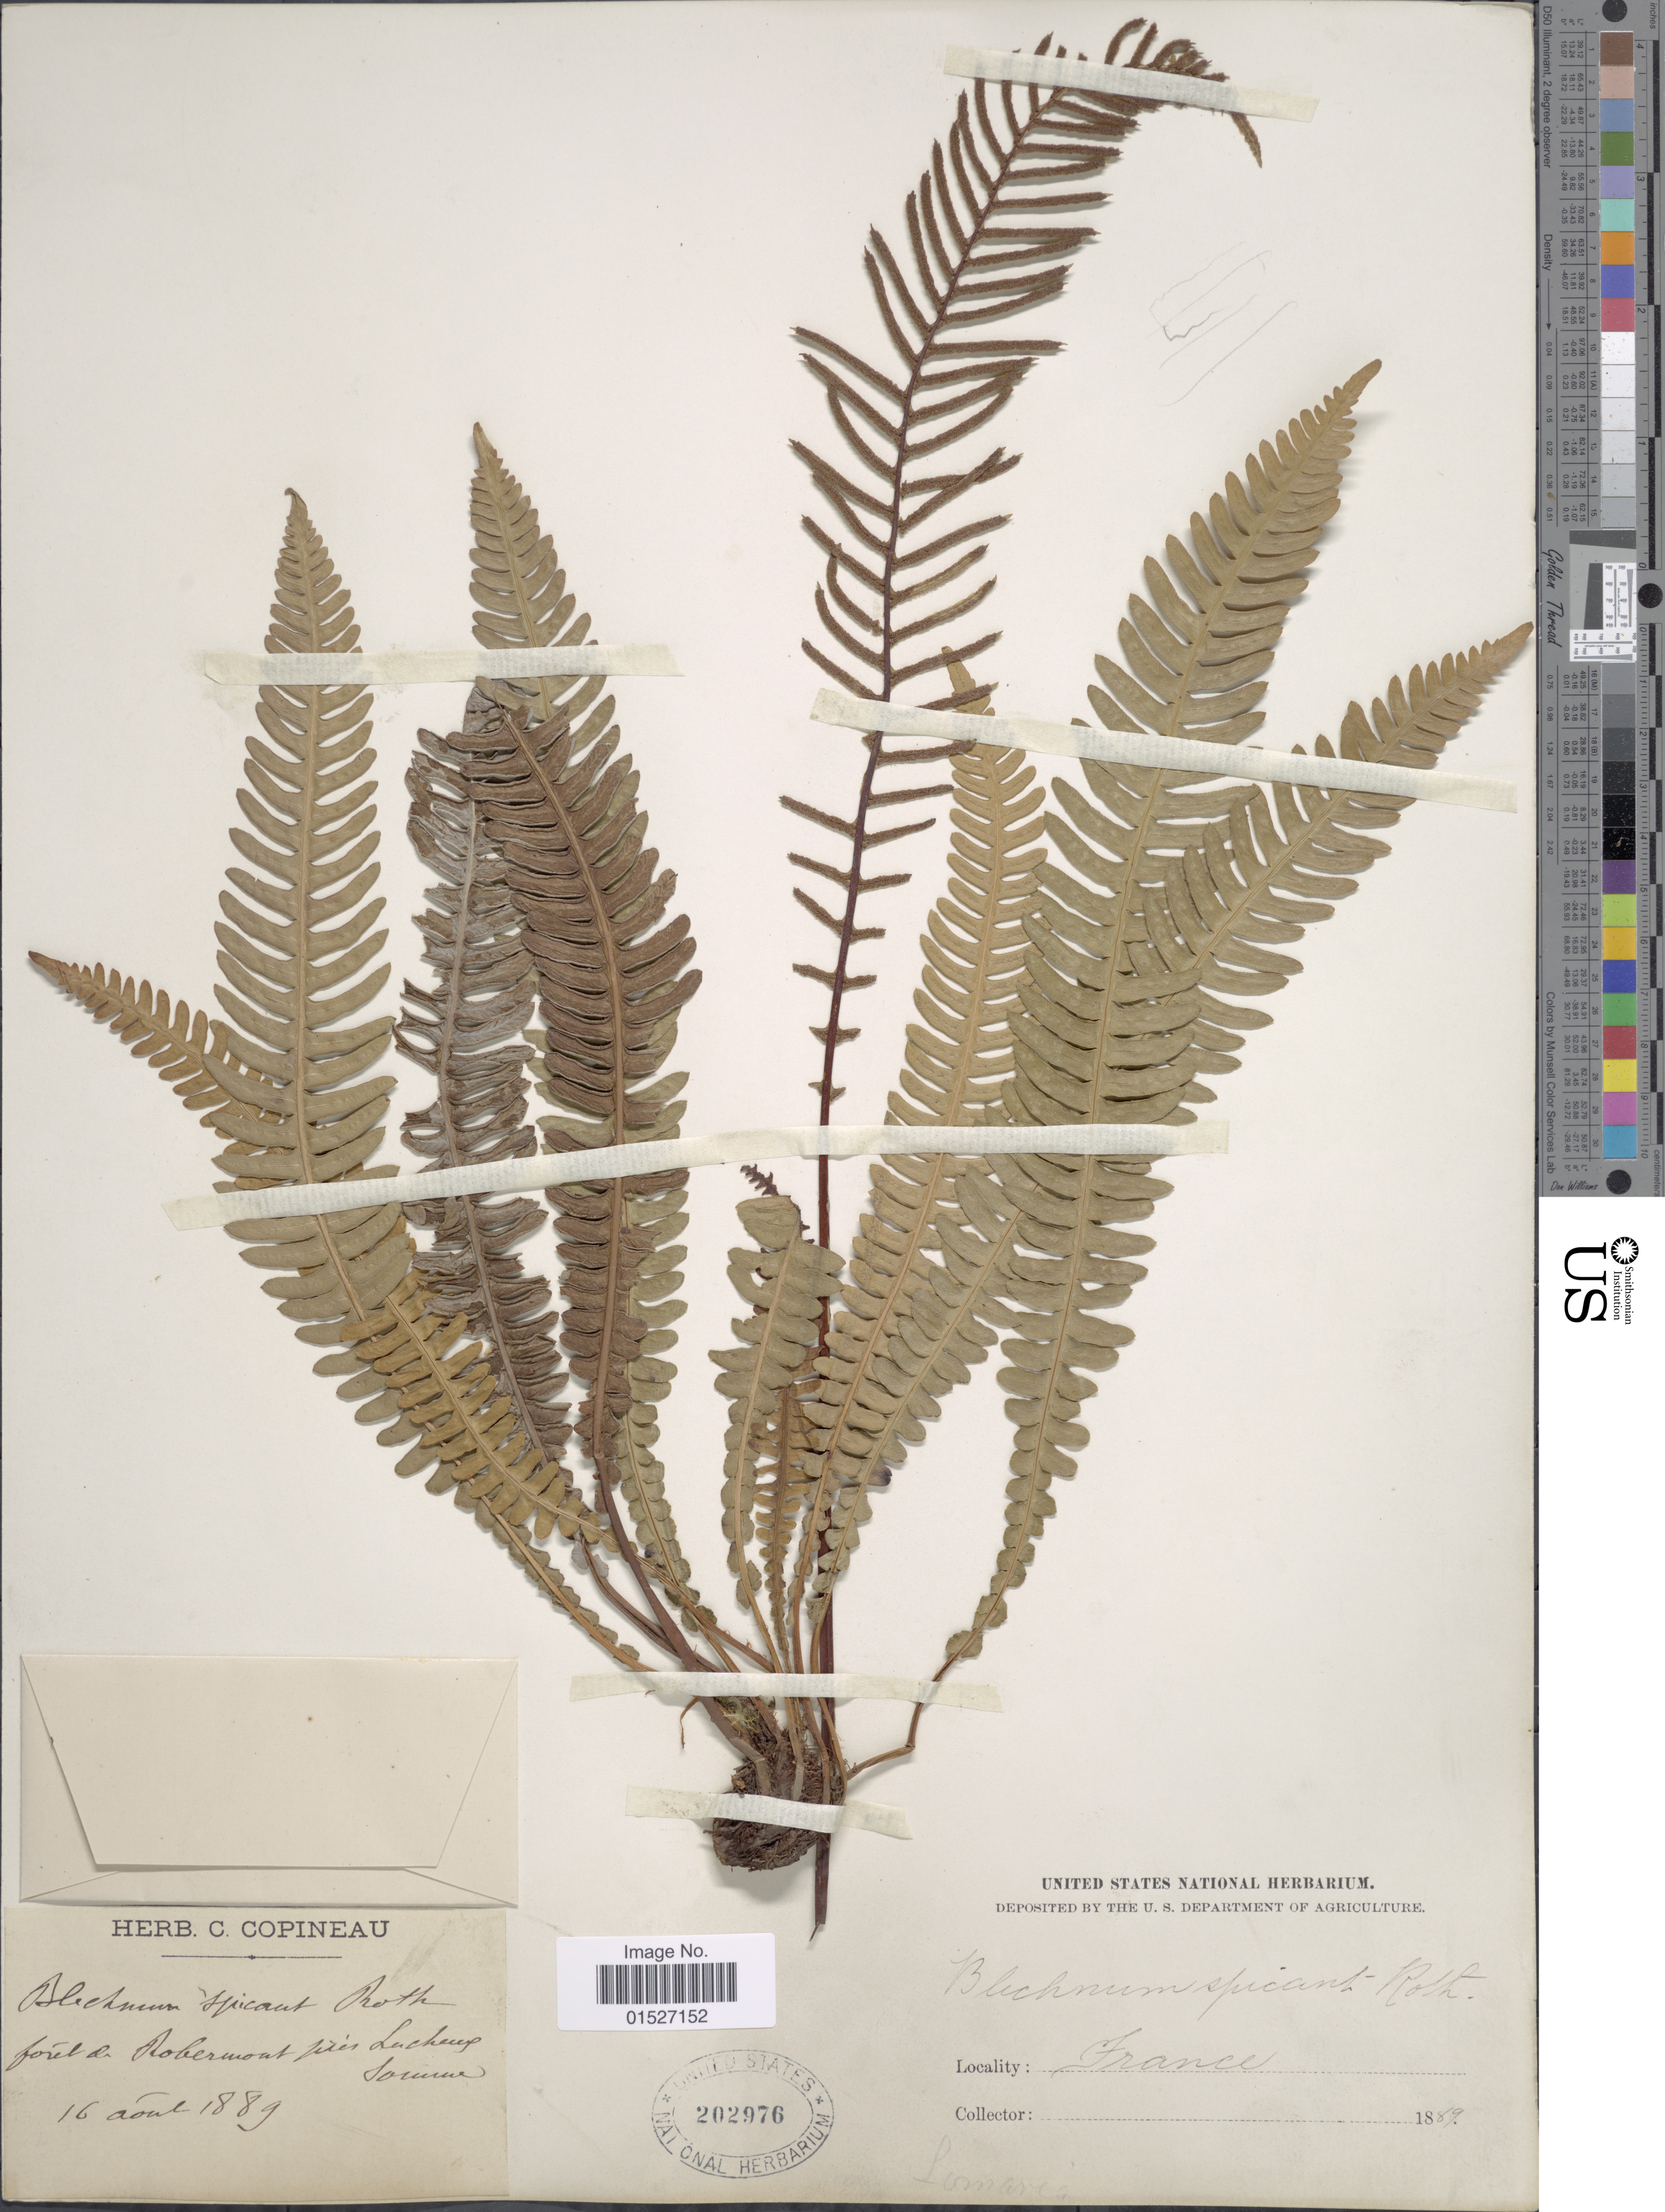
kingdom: Plantae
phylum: Tracheophyta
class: Polypodiopsida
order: Polypodiales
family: Blechnaceae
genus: Blechnum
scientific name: Blechnum spicant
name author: (L.) Sm.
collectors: ex herb. C. Copineau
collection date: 1889-08-16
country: France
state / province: Hauts-de-France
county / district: Somme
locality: Forêt de Robermont près Lucheux, Somme.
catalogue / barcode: US 202976